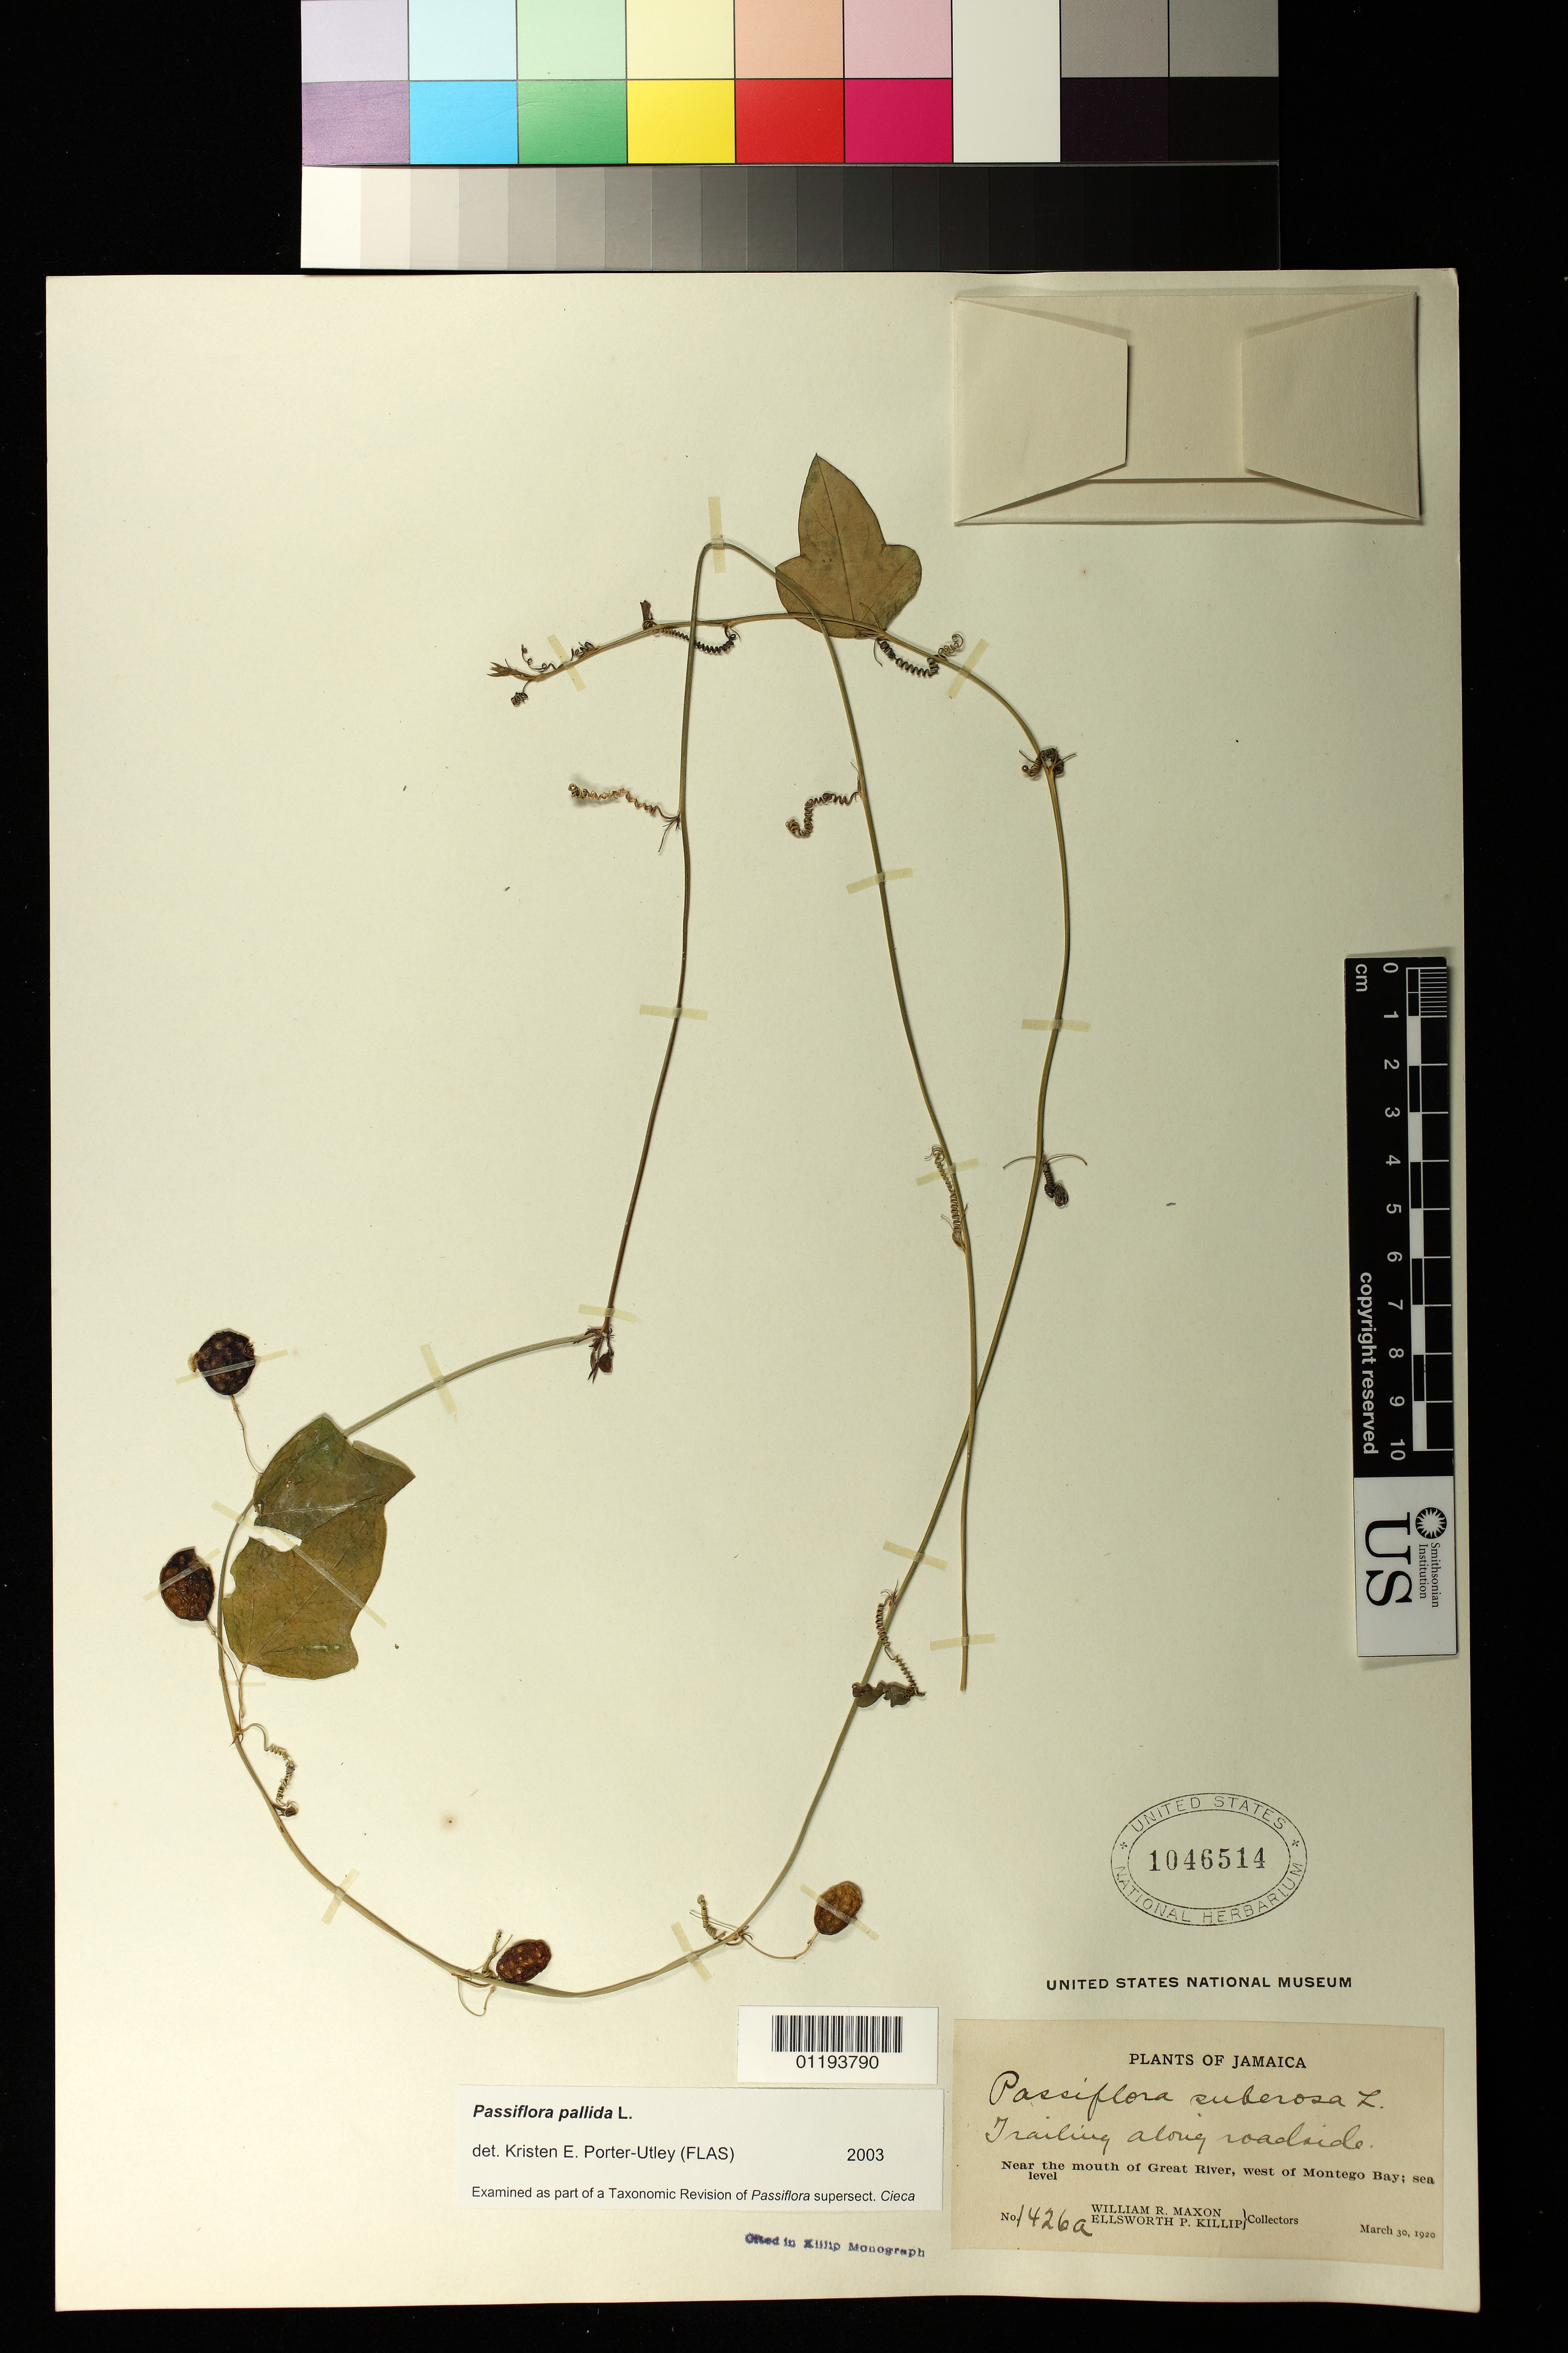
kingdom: Plantae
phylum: Tracheophyta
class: Magnoliopsida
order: Malpighiales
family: Passifloraceae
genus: Passiflora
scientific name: Passiflora pallida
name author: L.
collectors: W. R. Maxon & E. P. Killip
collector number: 1426a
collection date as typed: Mar 30 1920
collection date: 1920-03-30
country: Jamaica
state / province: Saint James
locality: Near the mouth of Great River, west of Montego Bay.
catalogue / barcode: US 1046514